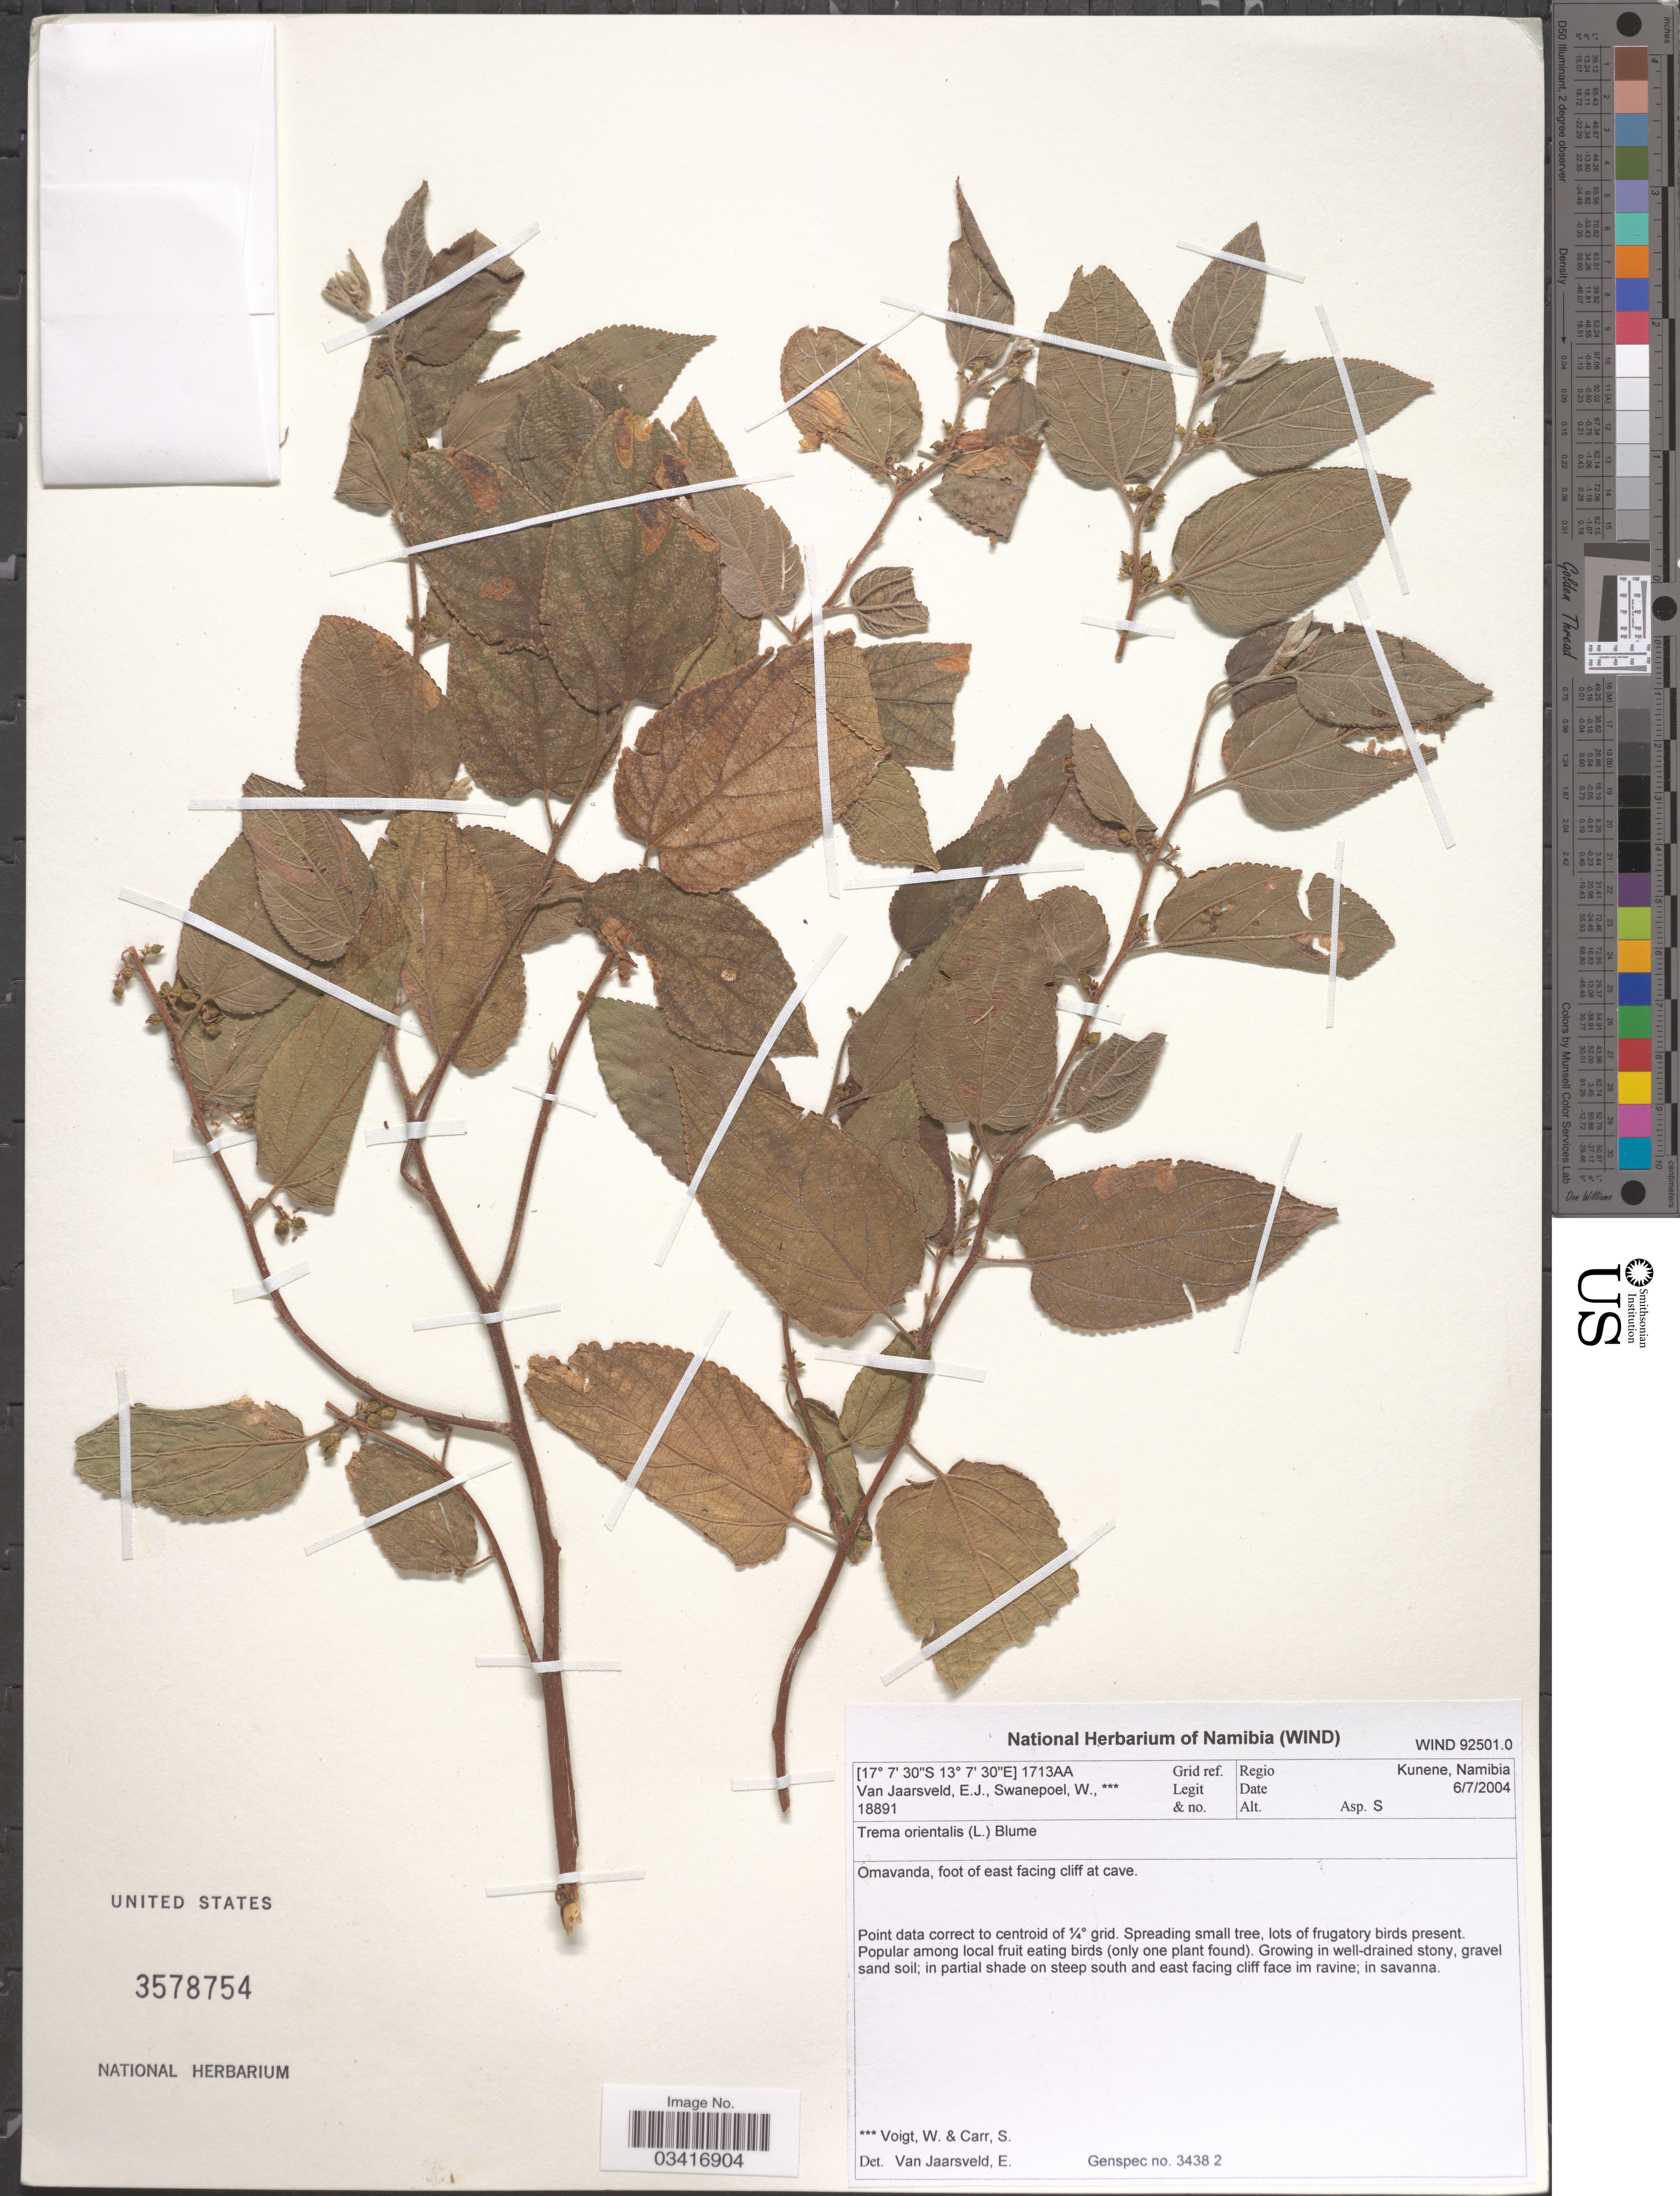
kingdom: Plantae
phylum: Tracheophyta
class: Magnoliopsida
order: Rosales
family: Cannabaceae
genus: Trema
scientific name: Trema orientale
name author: (L.) Blume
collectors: E. van Jaarsveld, W. Swanepoel, W. Voigt & S. Carr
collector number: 18891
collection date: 2004-07-06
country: Namibia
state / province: Kunene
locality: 1713AA Grid ref. Omavanda, foot of east facing cliff at cave.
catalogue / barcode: US 3578754